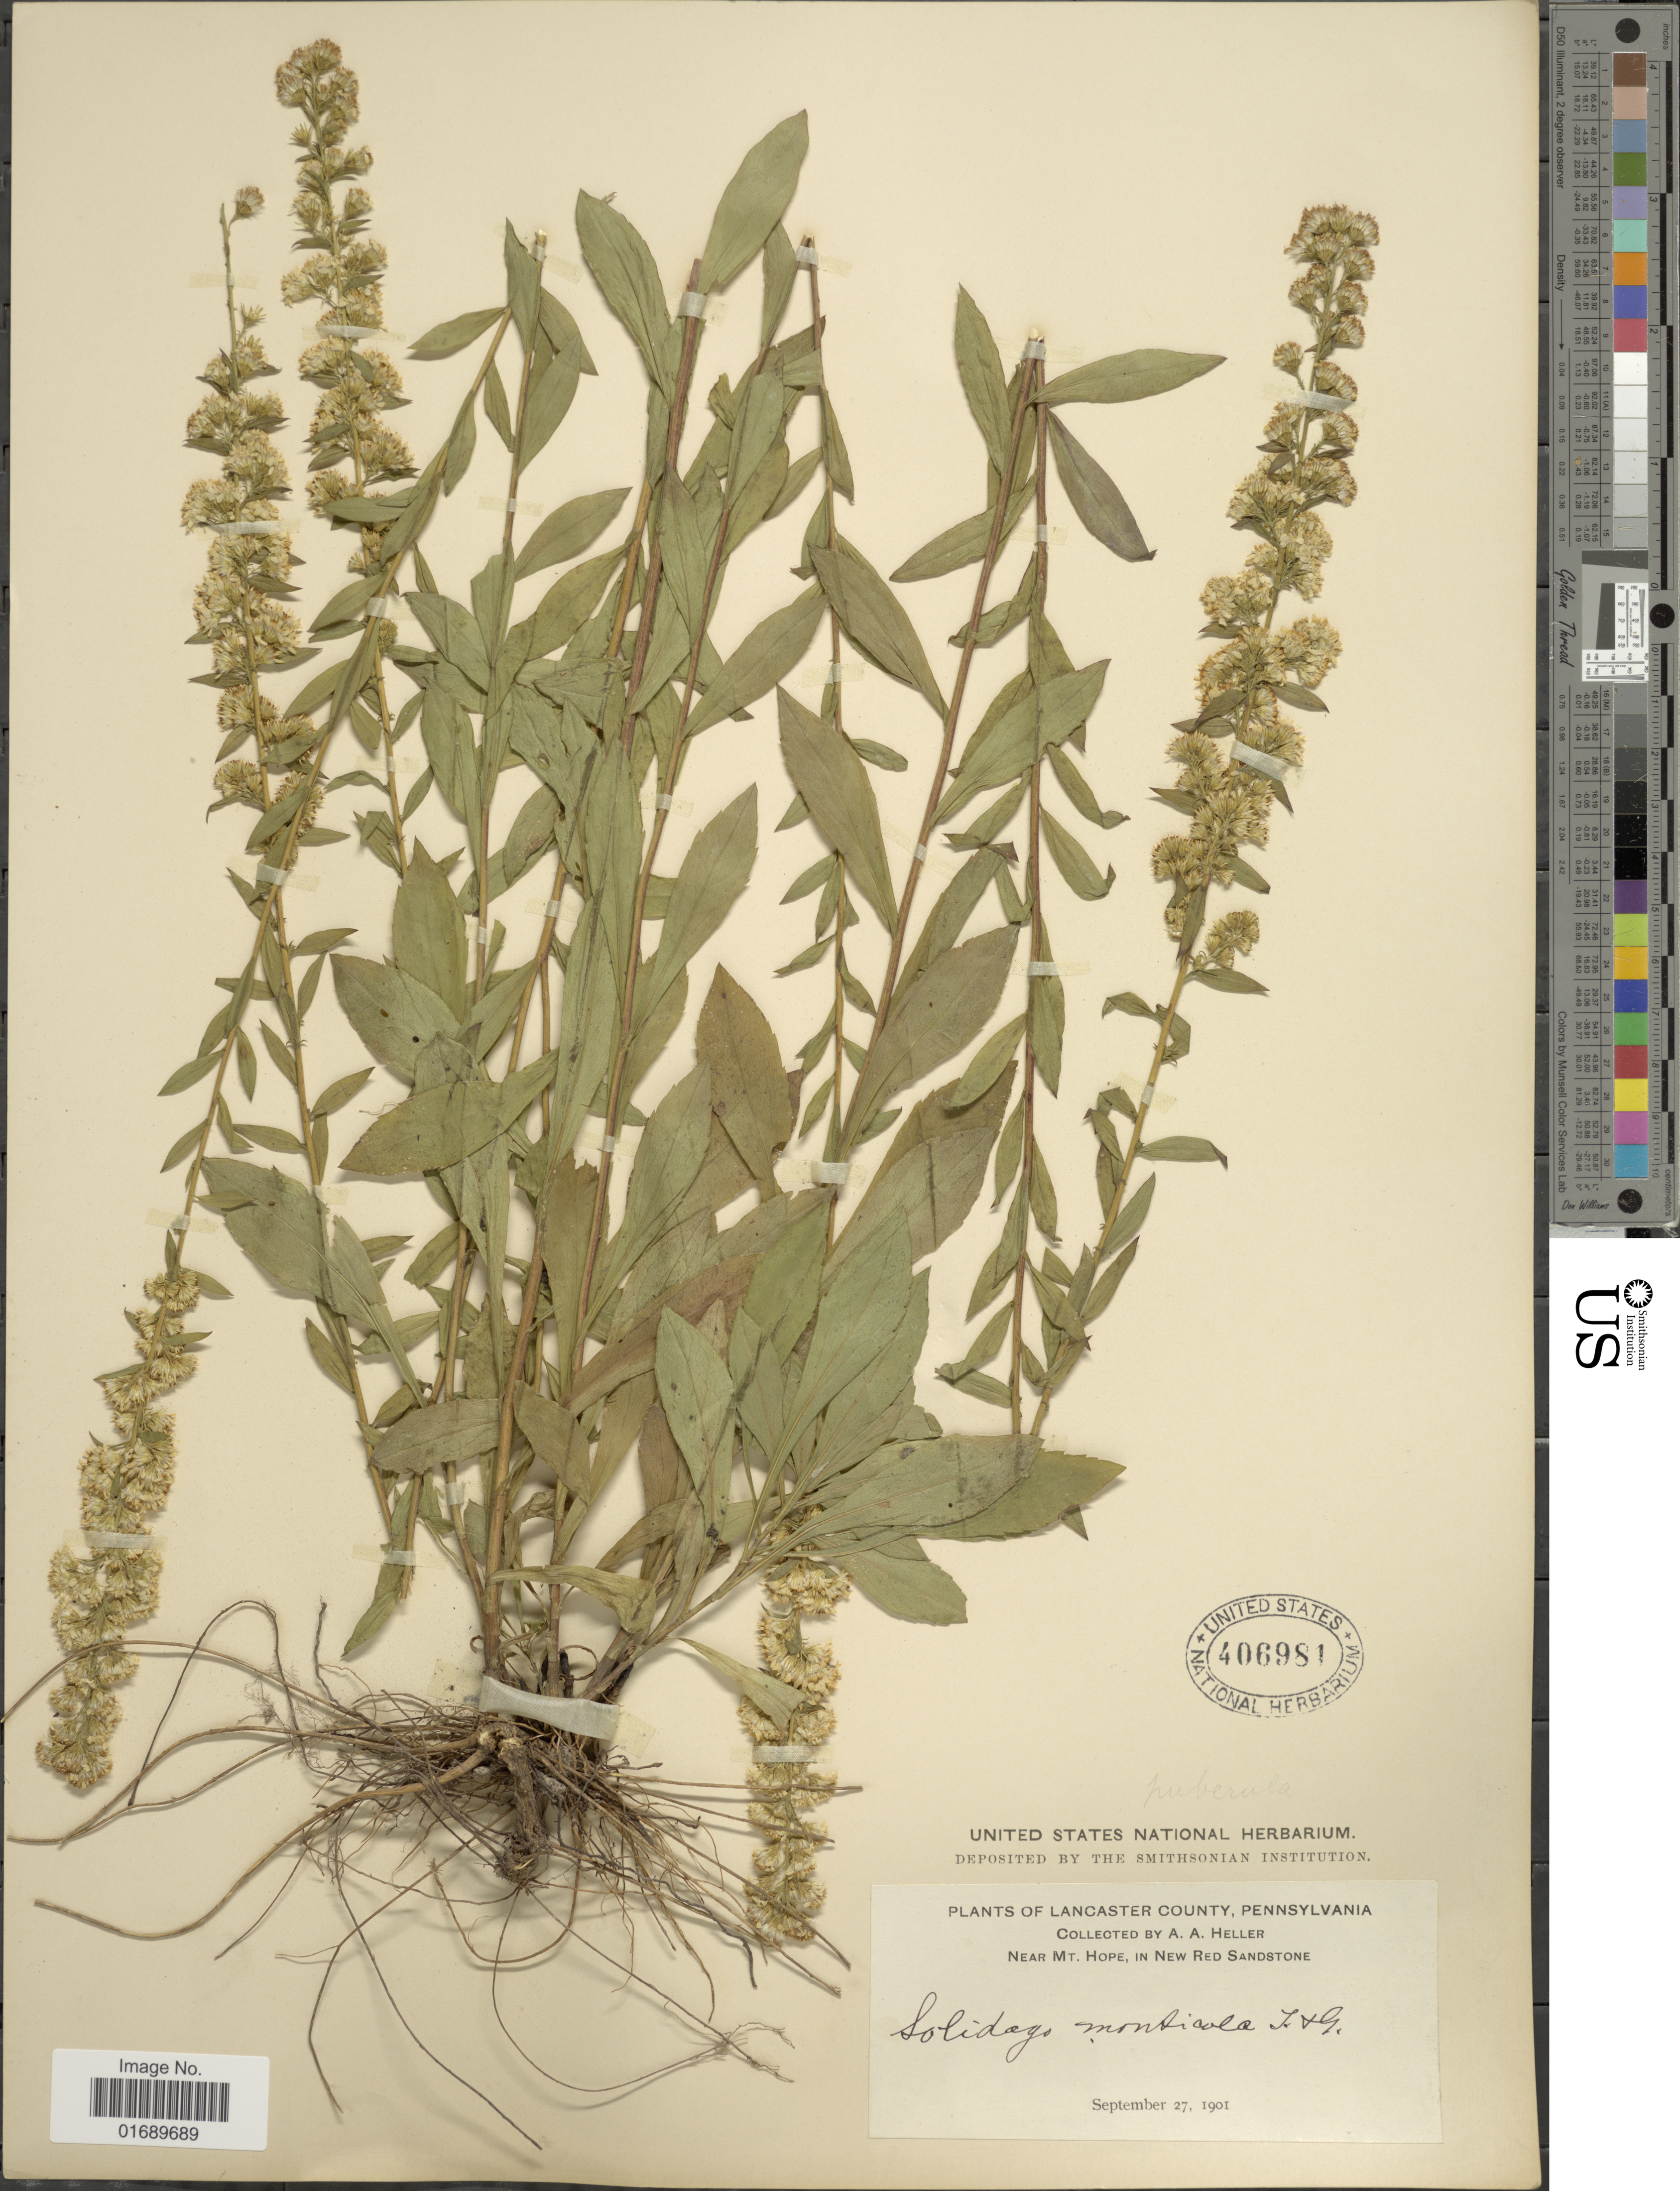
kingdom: Plantae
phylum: Tracheophyta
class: Magnoliopsida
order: Asterales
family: Asteraceae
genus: Solidago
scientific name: Solidago puberula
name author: Nutt.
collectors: A. A. Heller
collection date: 1901-09-27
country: United States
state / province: Pennsylvania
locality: Lancaster County, Near Mt. Hope, In New red Sandstone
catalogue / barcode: US 406981